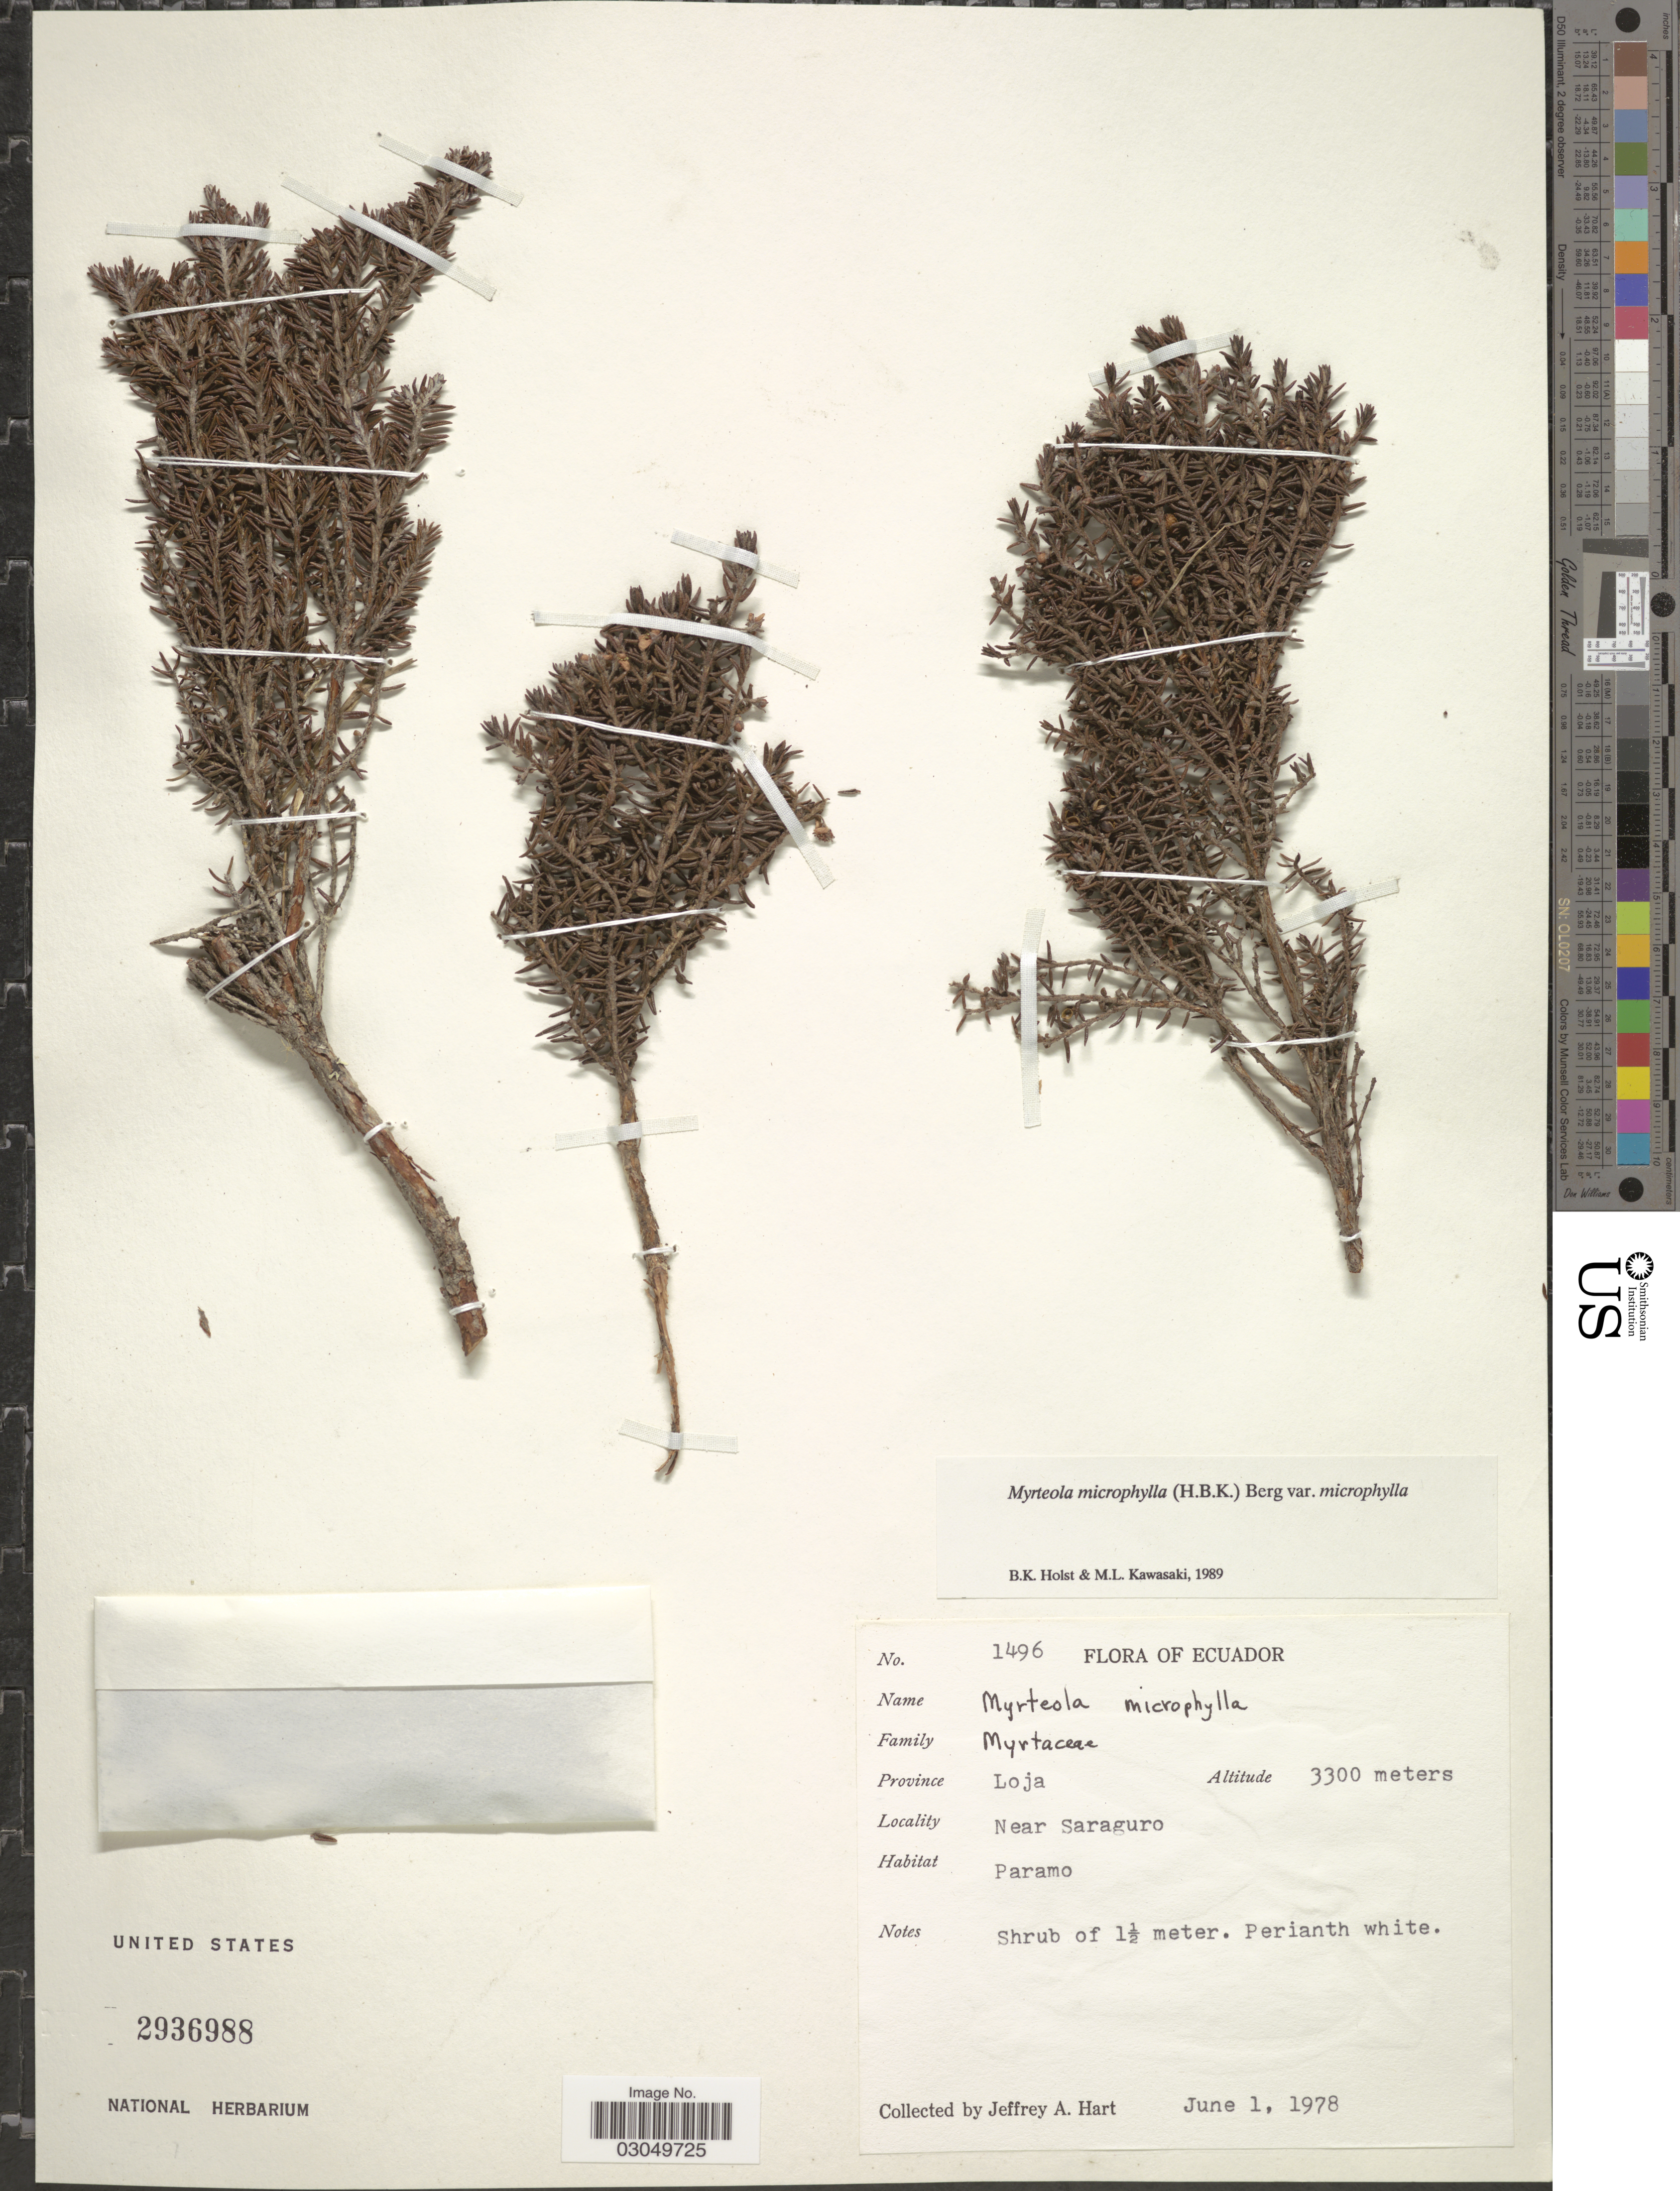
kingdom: Plantae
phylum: Tracheophyta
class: Magnoliopsida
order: Myrtales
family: Myrtaceae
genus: Myrteola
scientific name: Myrteola microphylla var. microphylla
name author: (Humb. & Bonpl.) O. Berg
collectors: J. A. Hart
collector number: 1496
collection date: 1978-06-01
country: Ecuador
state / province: Loja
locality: Near Saraguro.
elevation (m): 3300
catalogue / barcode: US 2936988